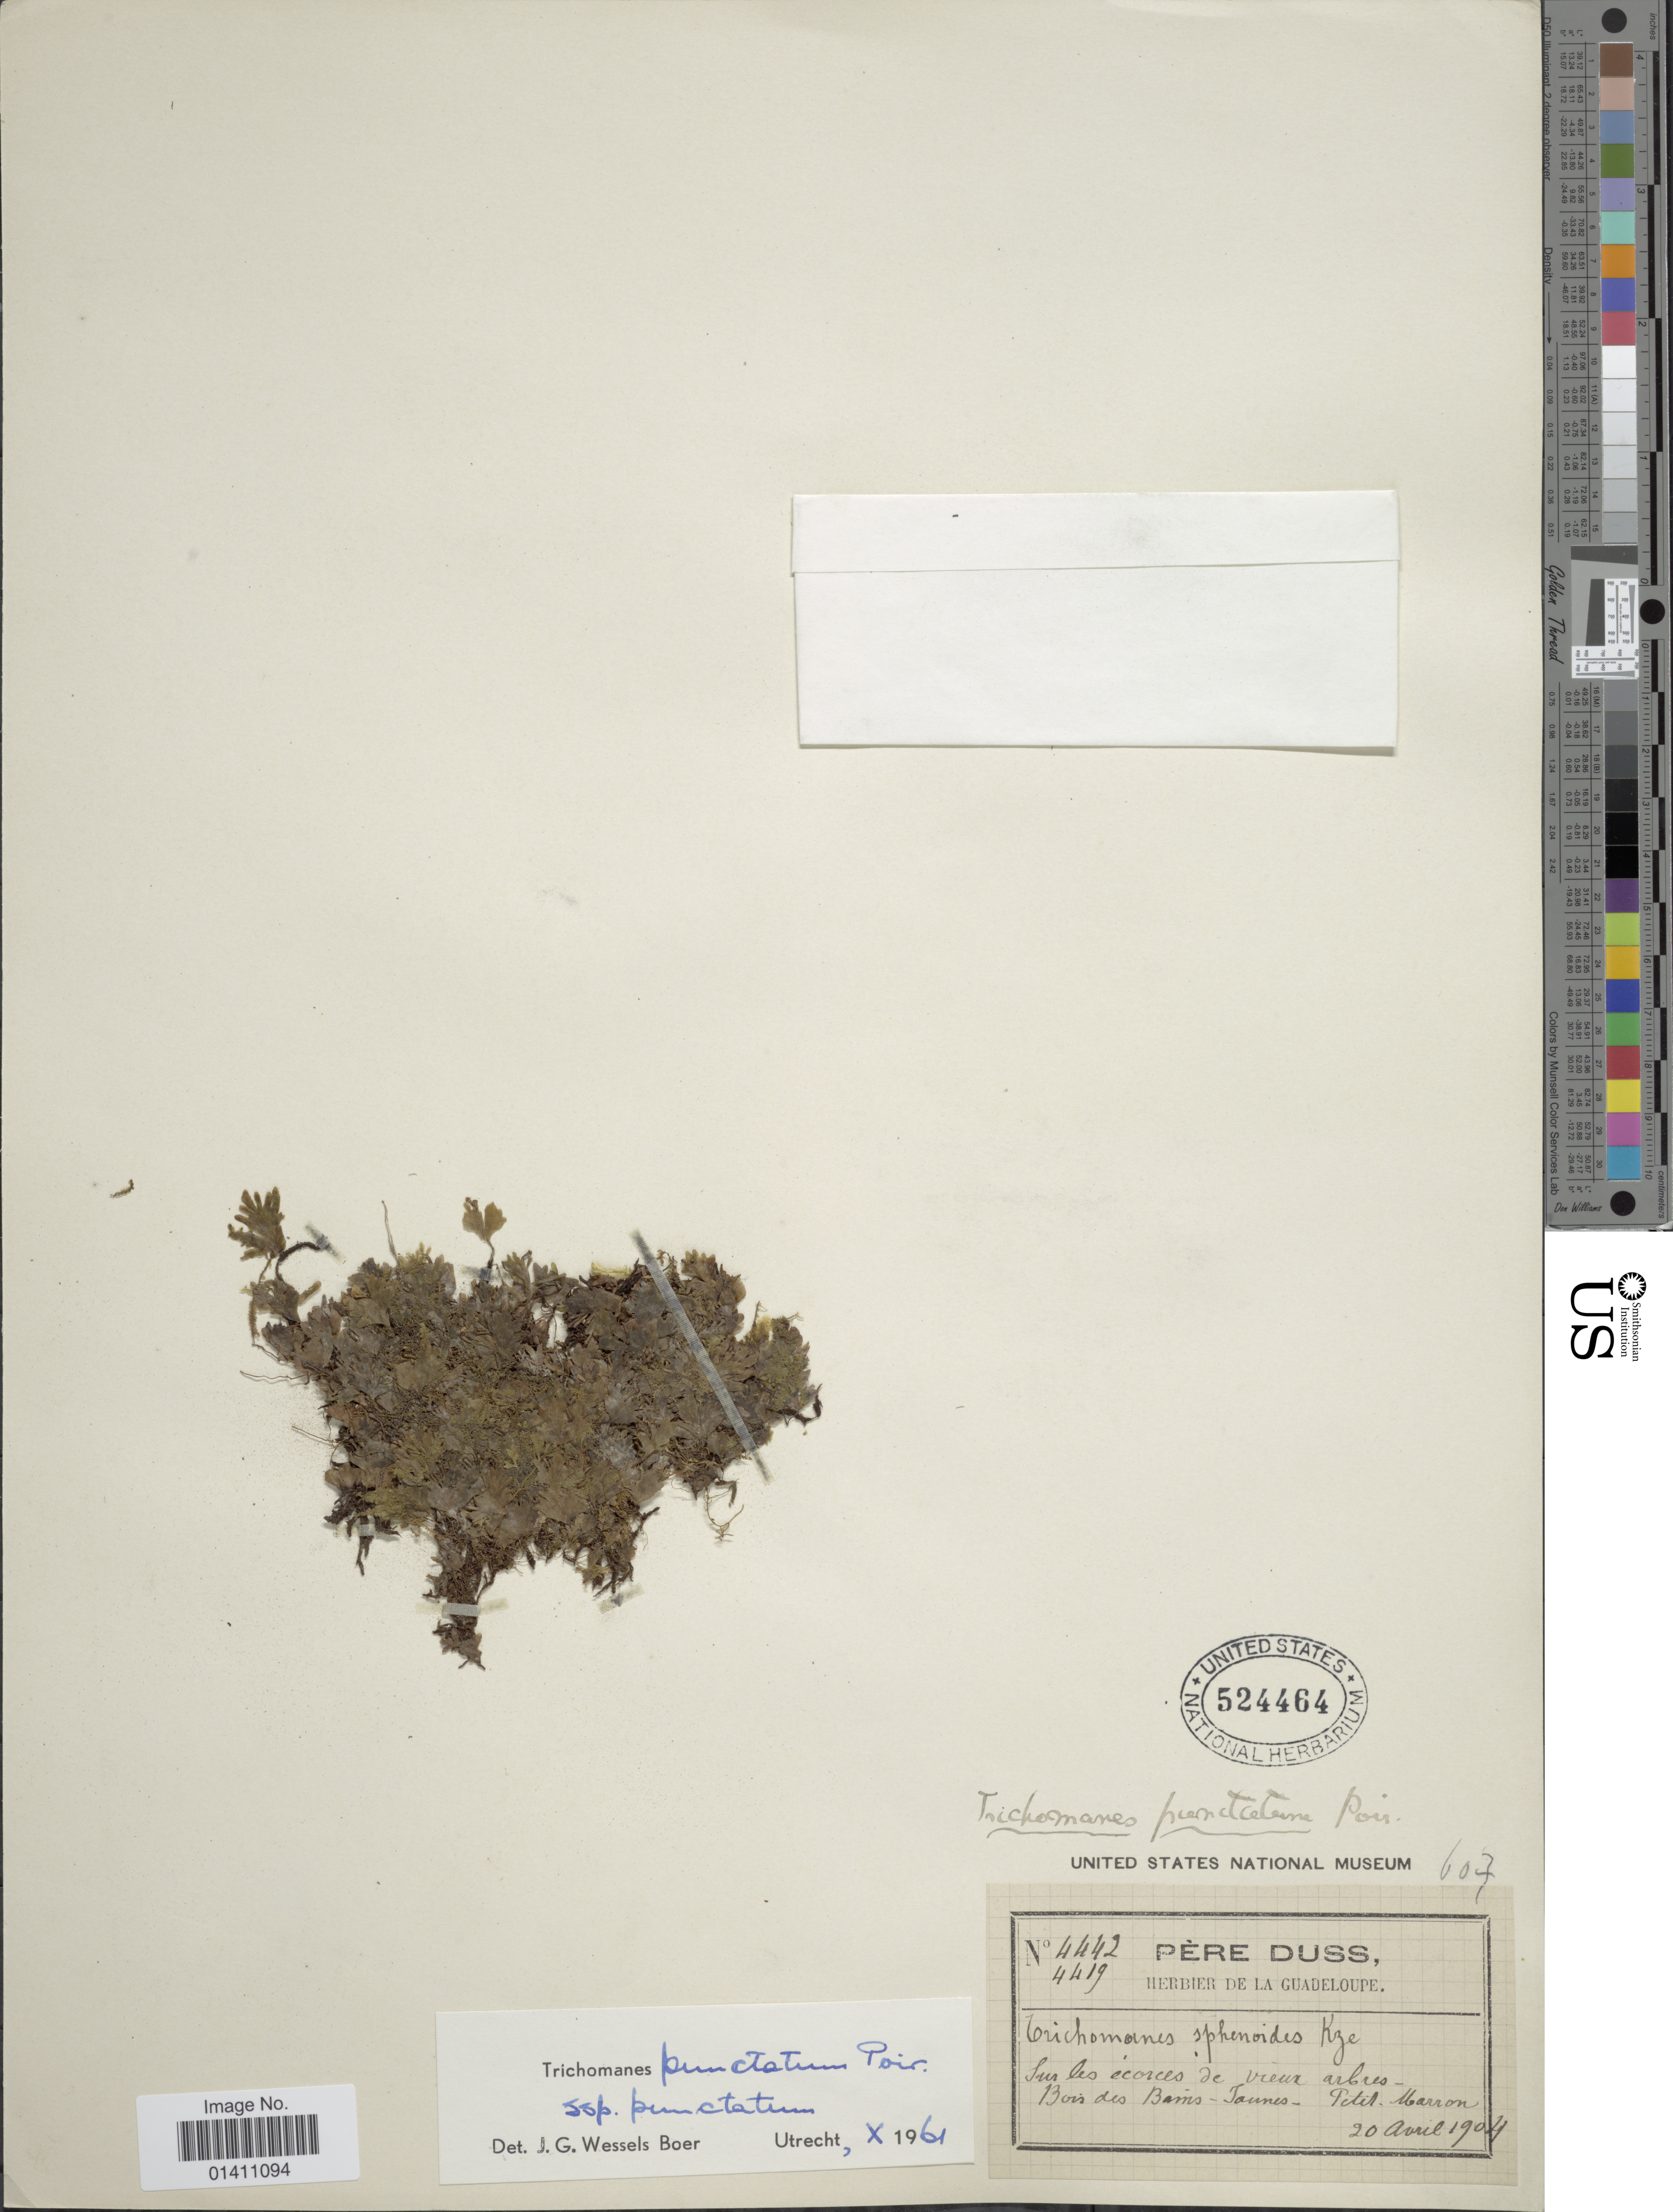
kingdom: Plantae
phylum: Tracheophyta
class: Polypodiopsida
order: Hymenophyllales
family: Hymenophyllaceae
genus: Didymoglossum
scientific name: Didymoglossum punctatum subsp. punctatum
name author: (Poir.) Desv.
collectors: Père Duss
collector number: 4442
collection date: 1904-04-20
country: Guadeloupe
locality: Bois des Bassis-Taunes-Petit. Marron.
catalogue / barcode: US 524464